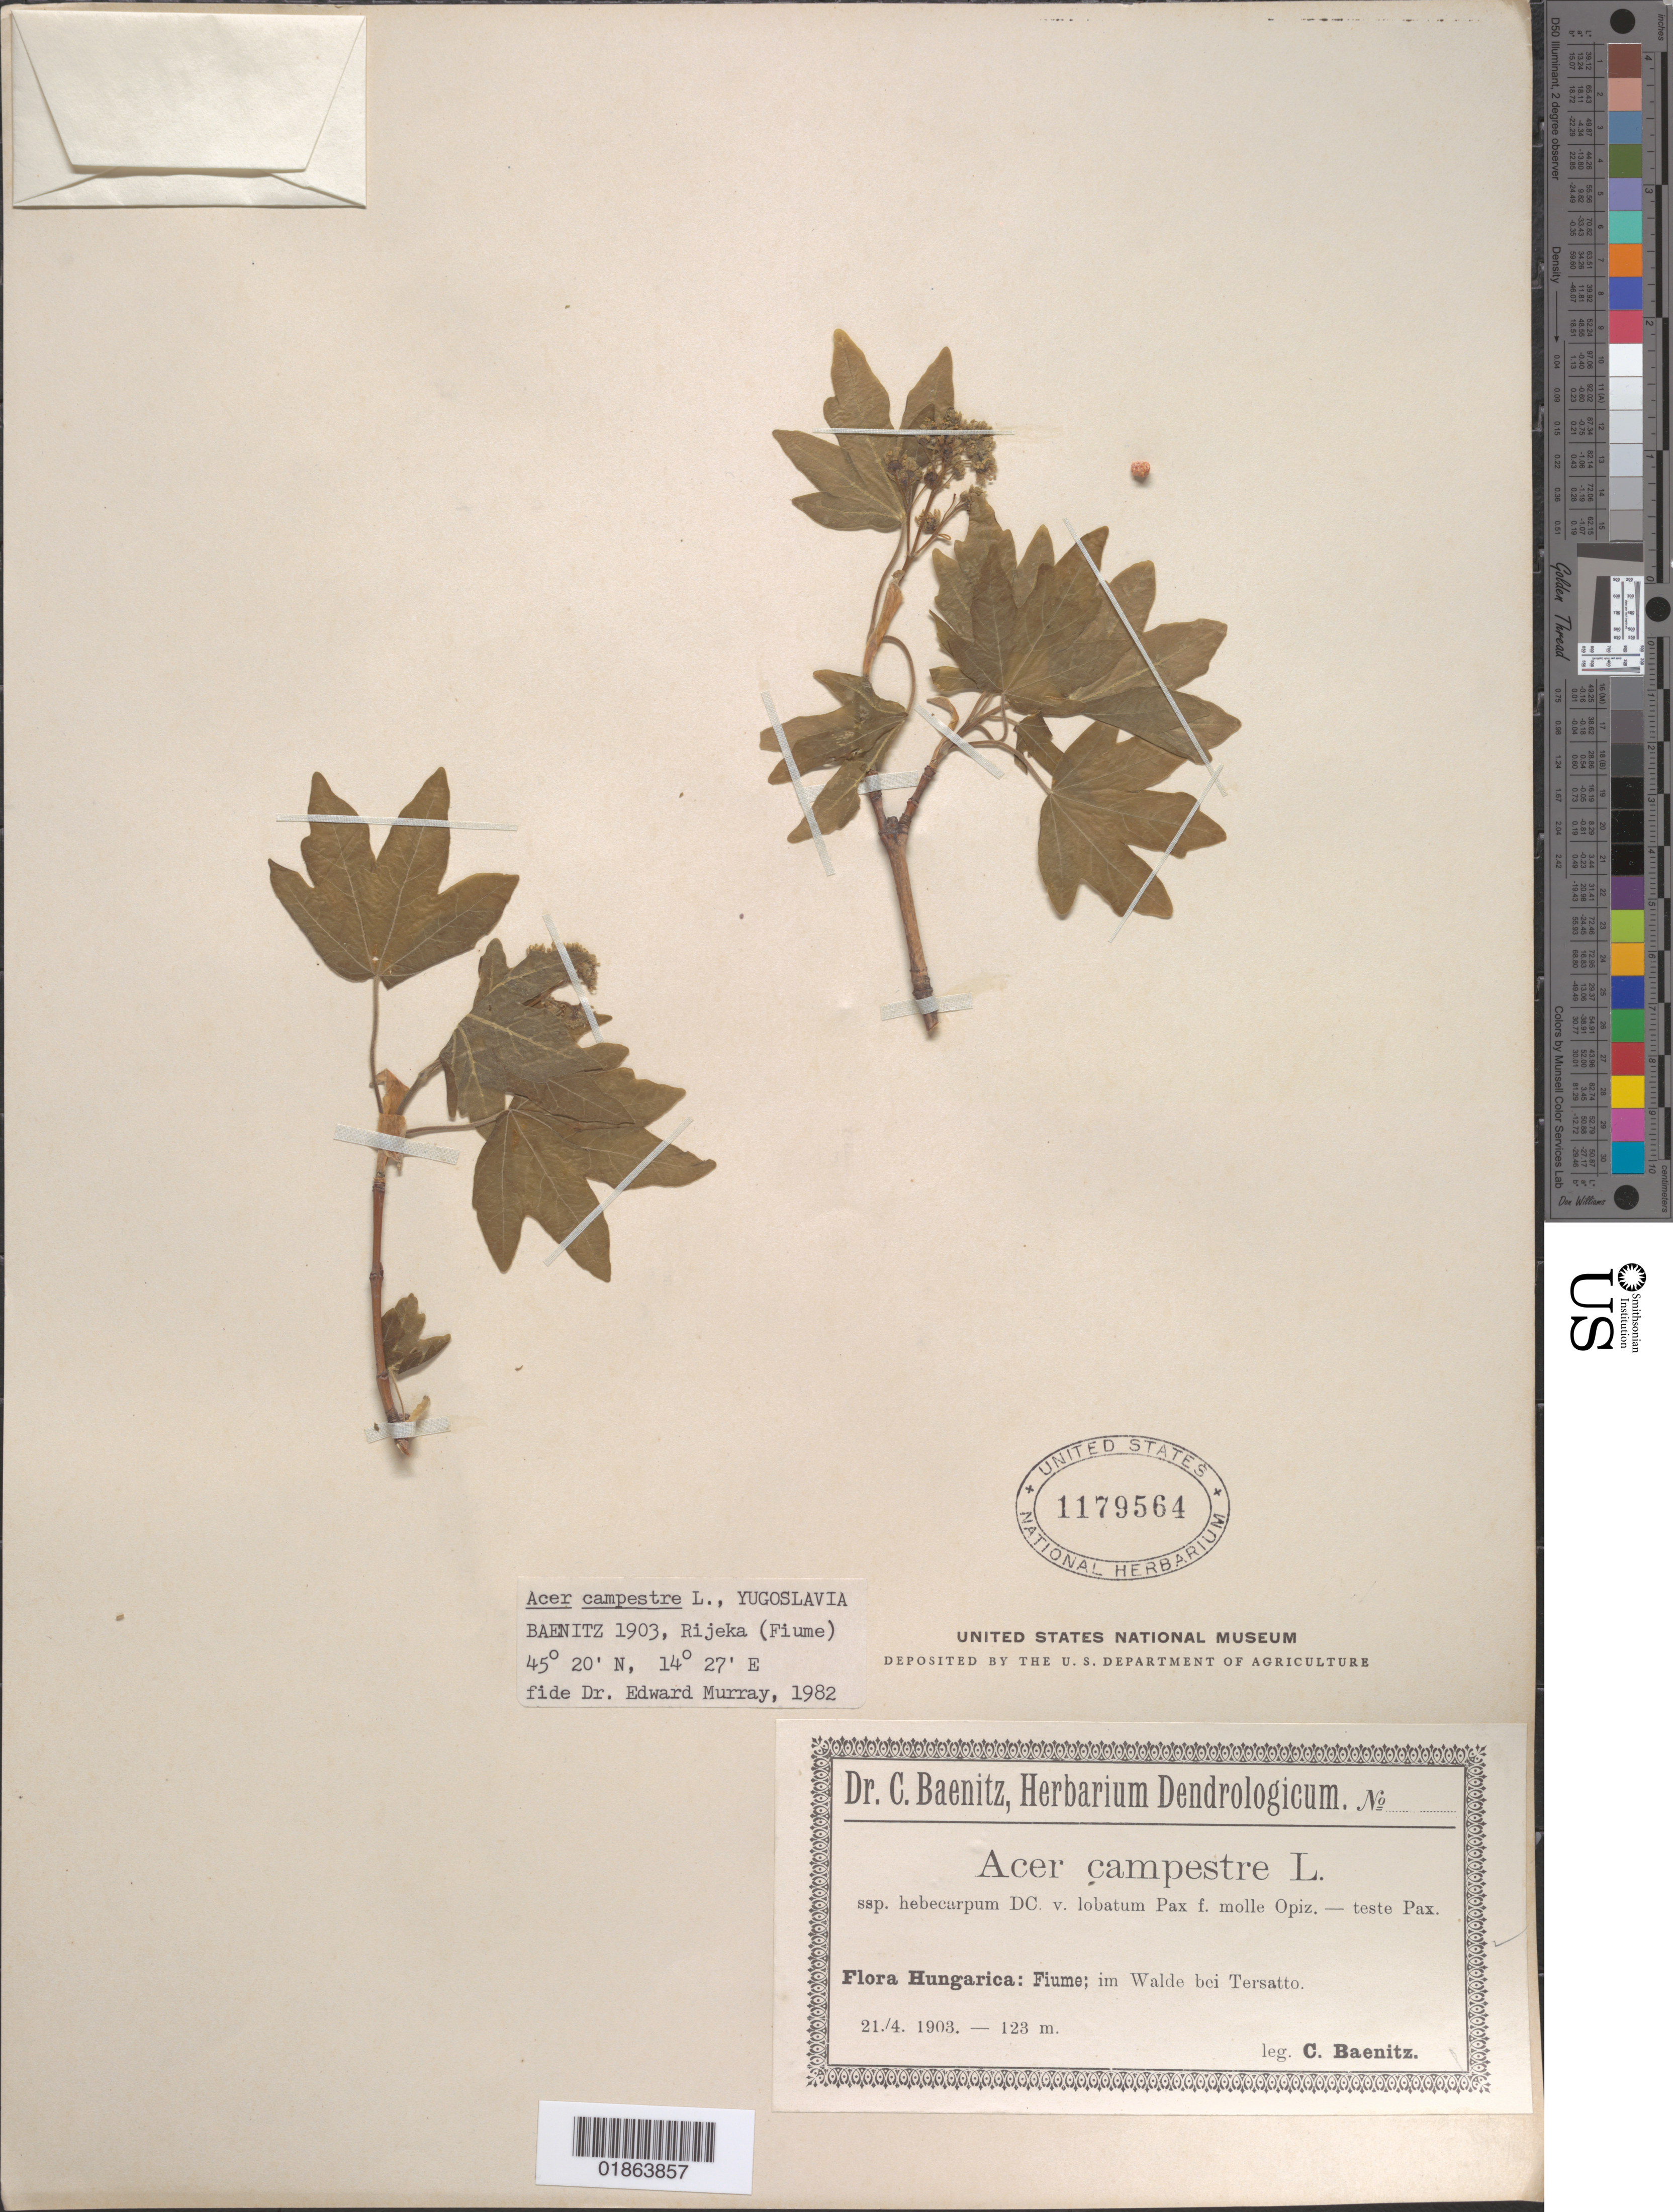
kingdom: Plantae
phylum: Tracheophyta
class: Magnoliopsida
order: Sapindales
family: Sapindaceae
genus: Acer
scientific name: Acer campestre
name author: L.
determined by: Murray, Edward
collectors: C. G. Baenitz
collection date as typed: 21./4. 1903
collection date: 1903-04-21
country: Croatia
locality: Flora Hungarica: Fiume [Rijeka]; im Walde bei Tersatto [Trsat]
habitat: Walde [Forest]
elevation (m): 123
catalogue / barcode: US 1179564